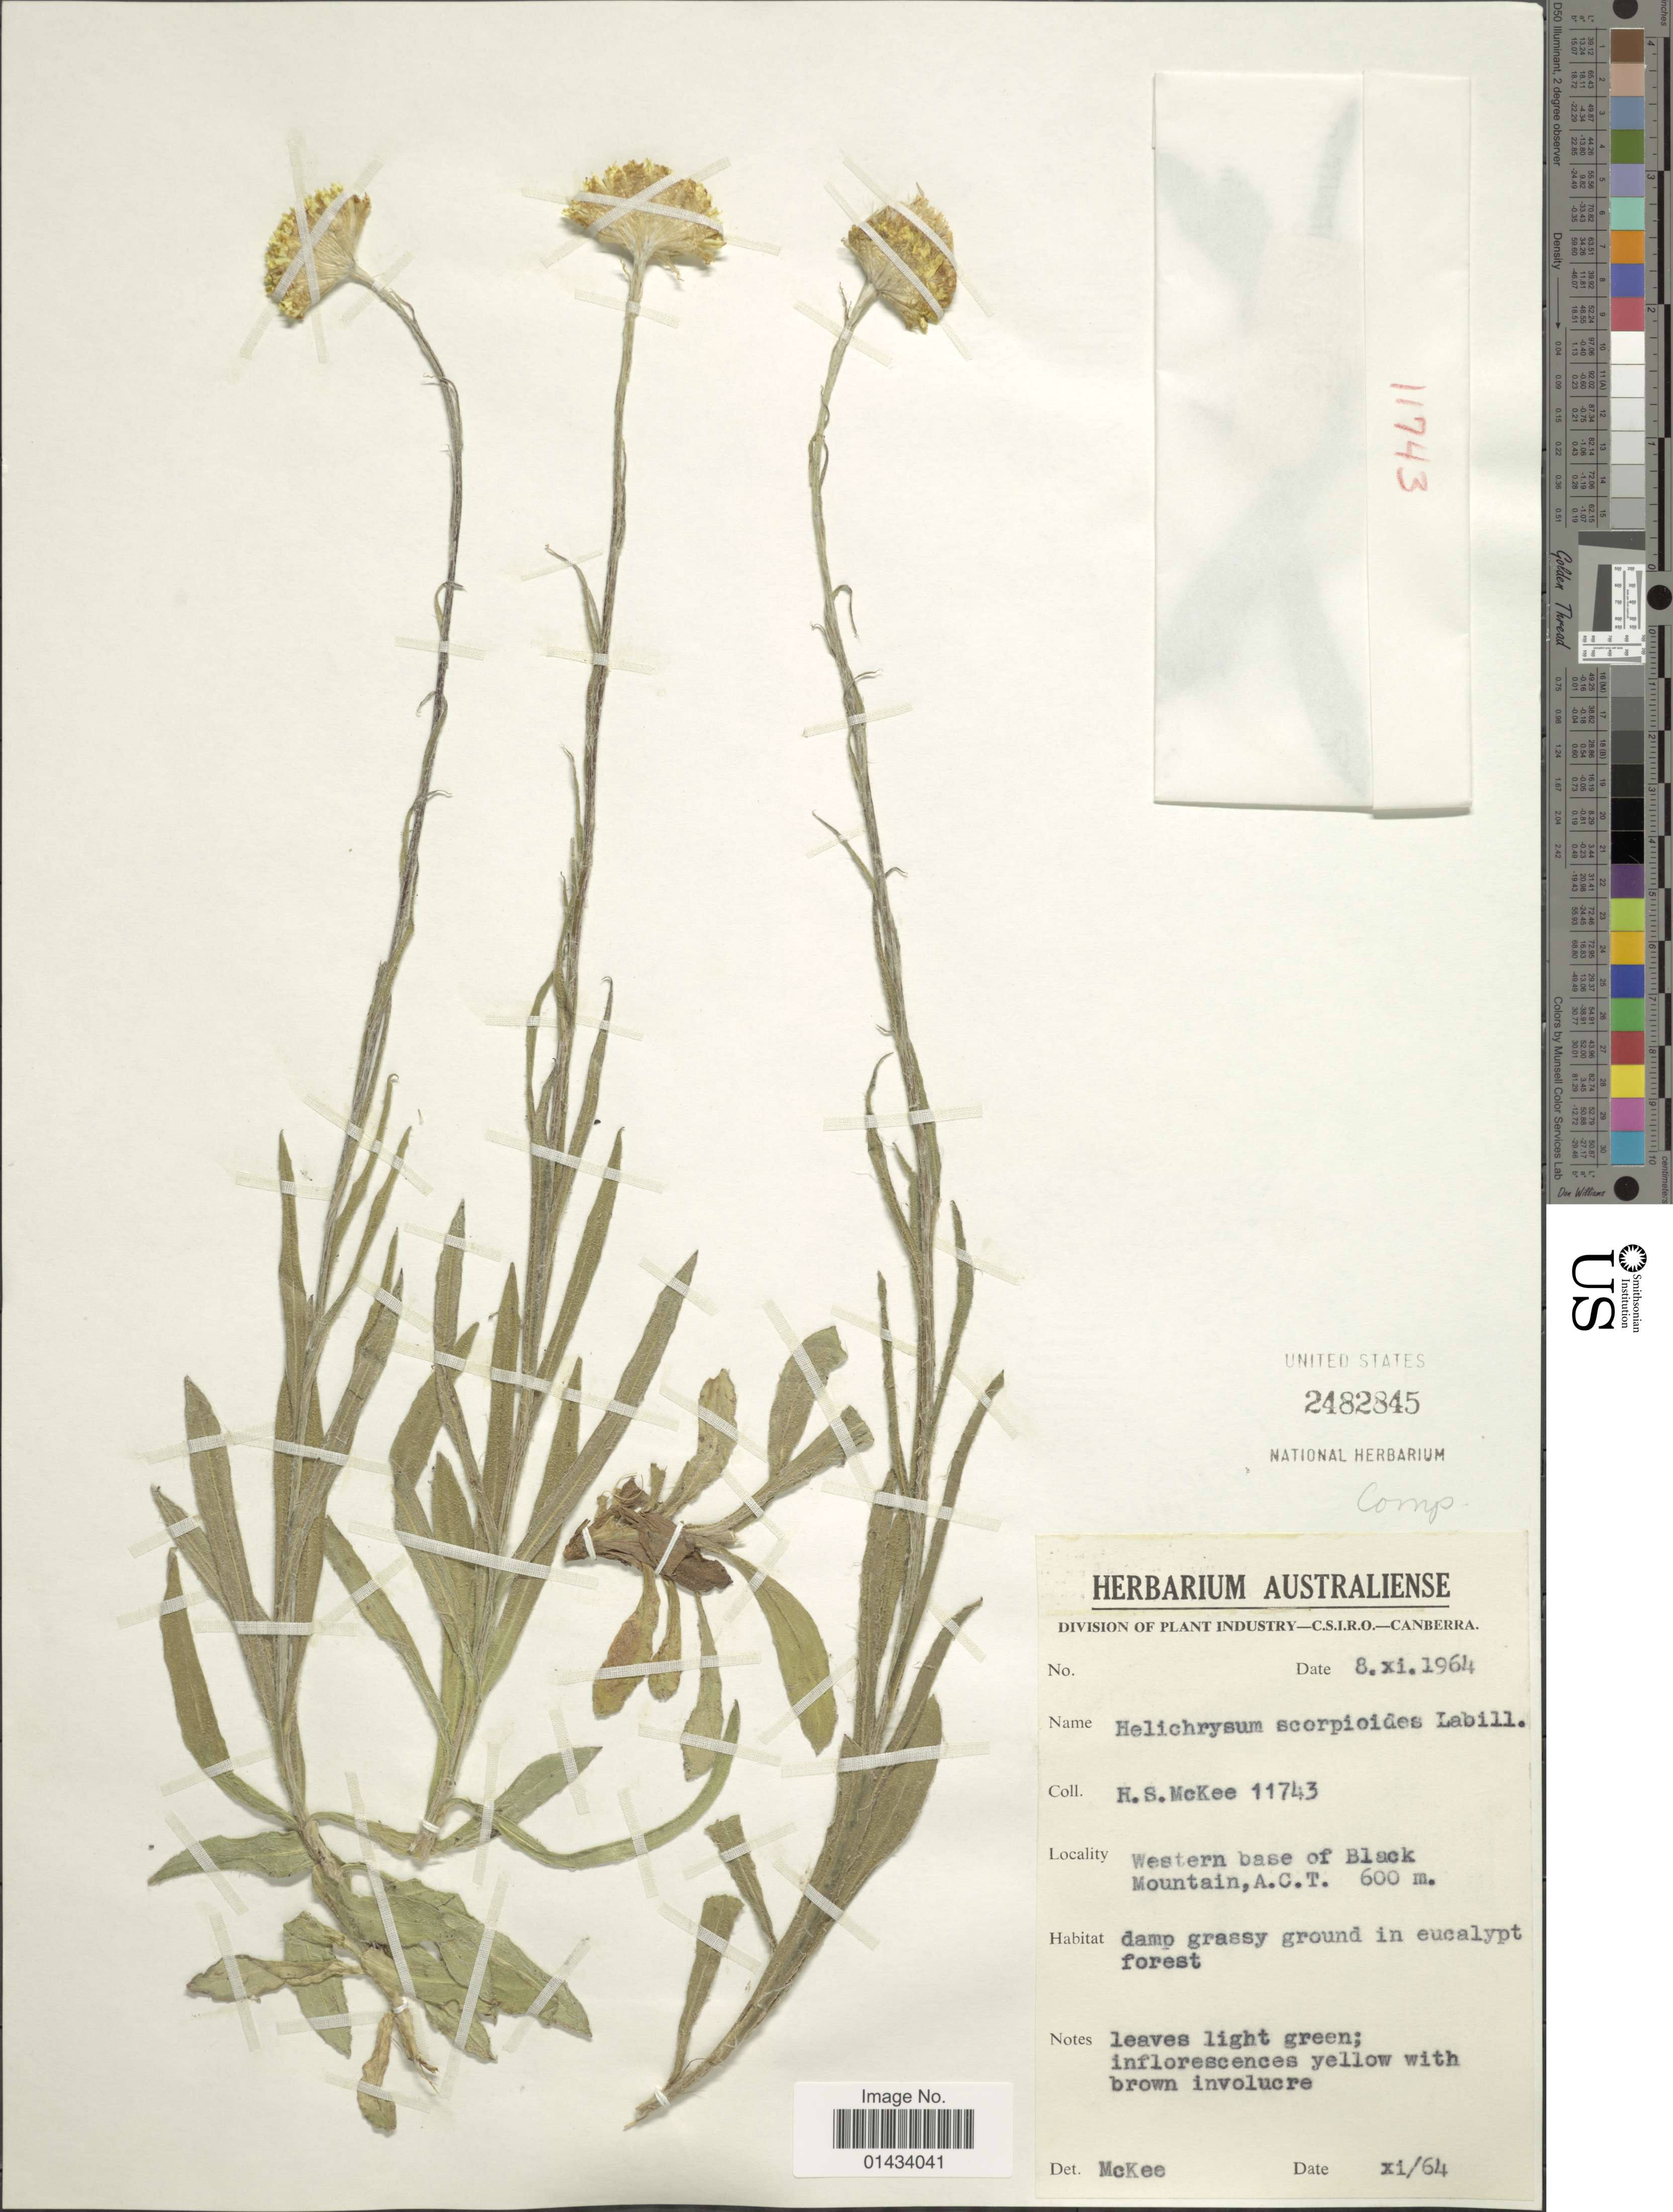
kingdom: Plantae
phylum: Tracheophyta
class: Magnoliopsida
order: Asterales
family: Asteraceae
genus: Coronidium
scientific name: Coronidium scorpioides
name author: (Labill.) Paul G. Wilson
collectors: H. S. McKee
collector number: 11743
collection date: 1964-11-08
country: Australia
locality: Western base of Black Mountain, A.C.T., damp grassy groundin eucalypt forest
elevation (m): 600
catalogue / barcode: US 2482845